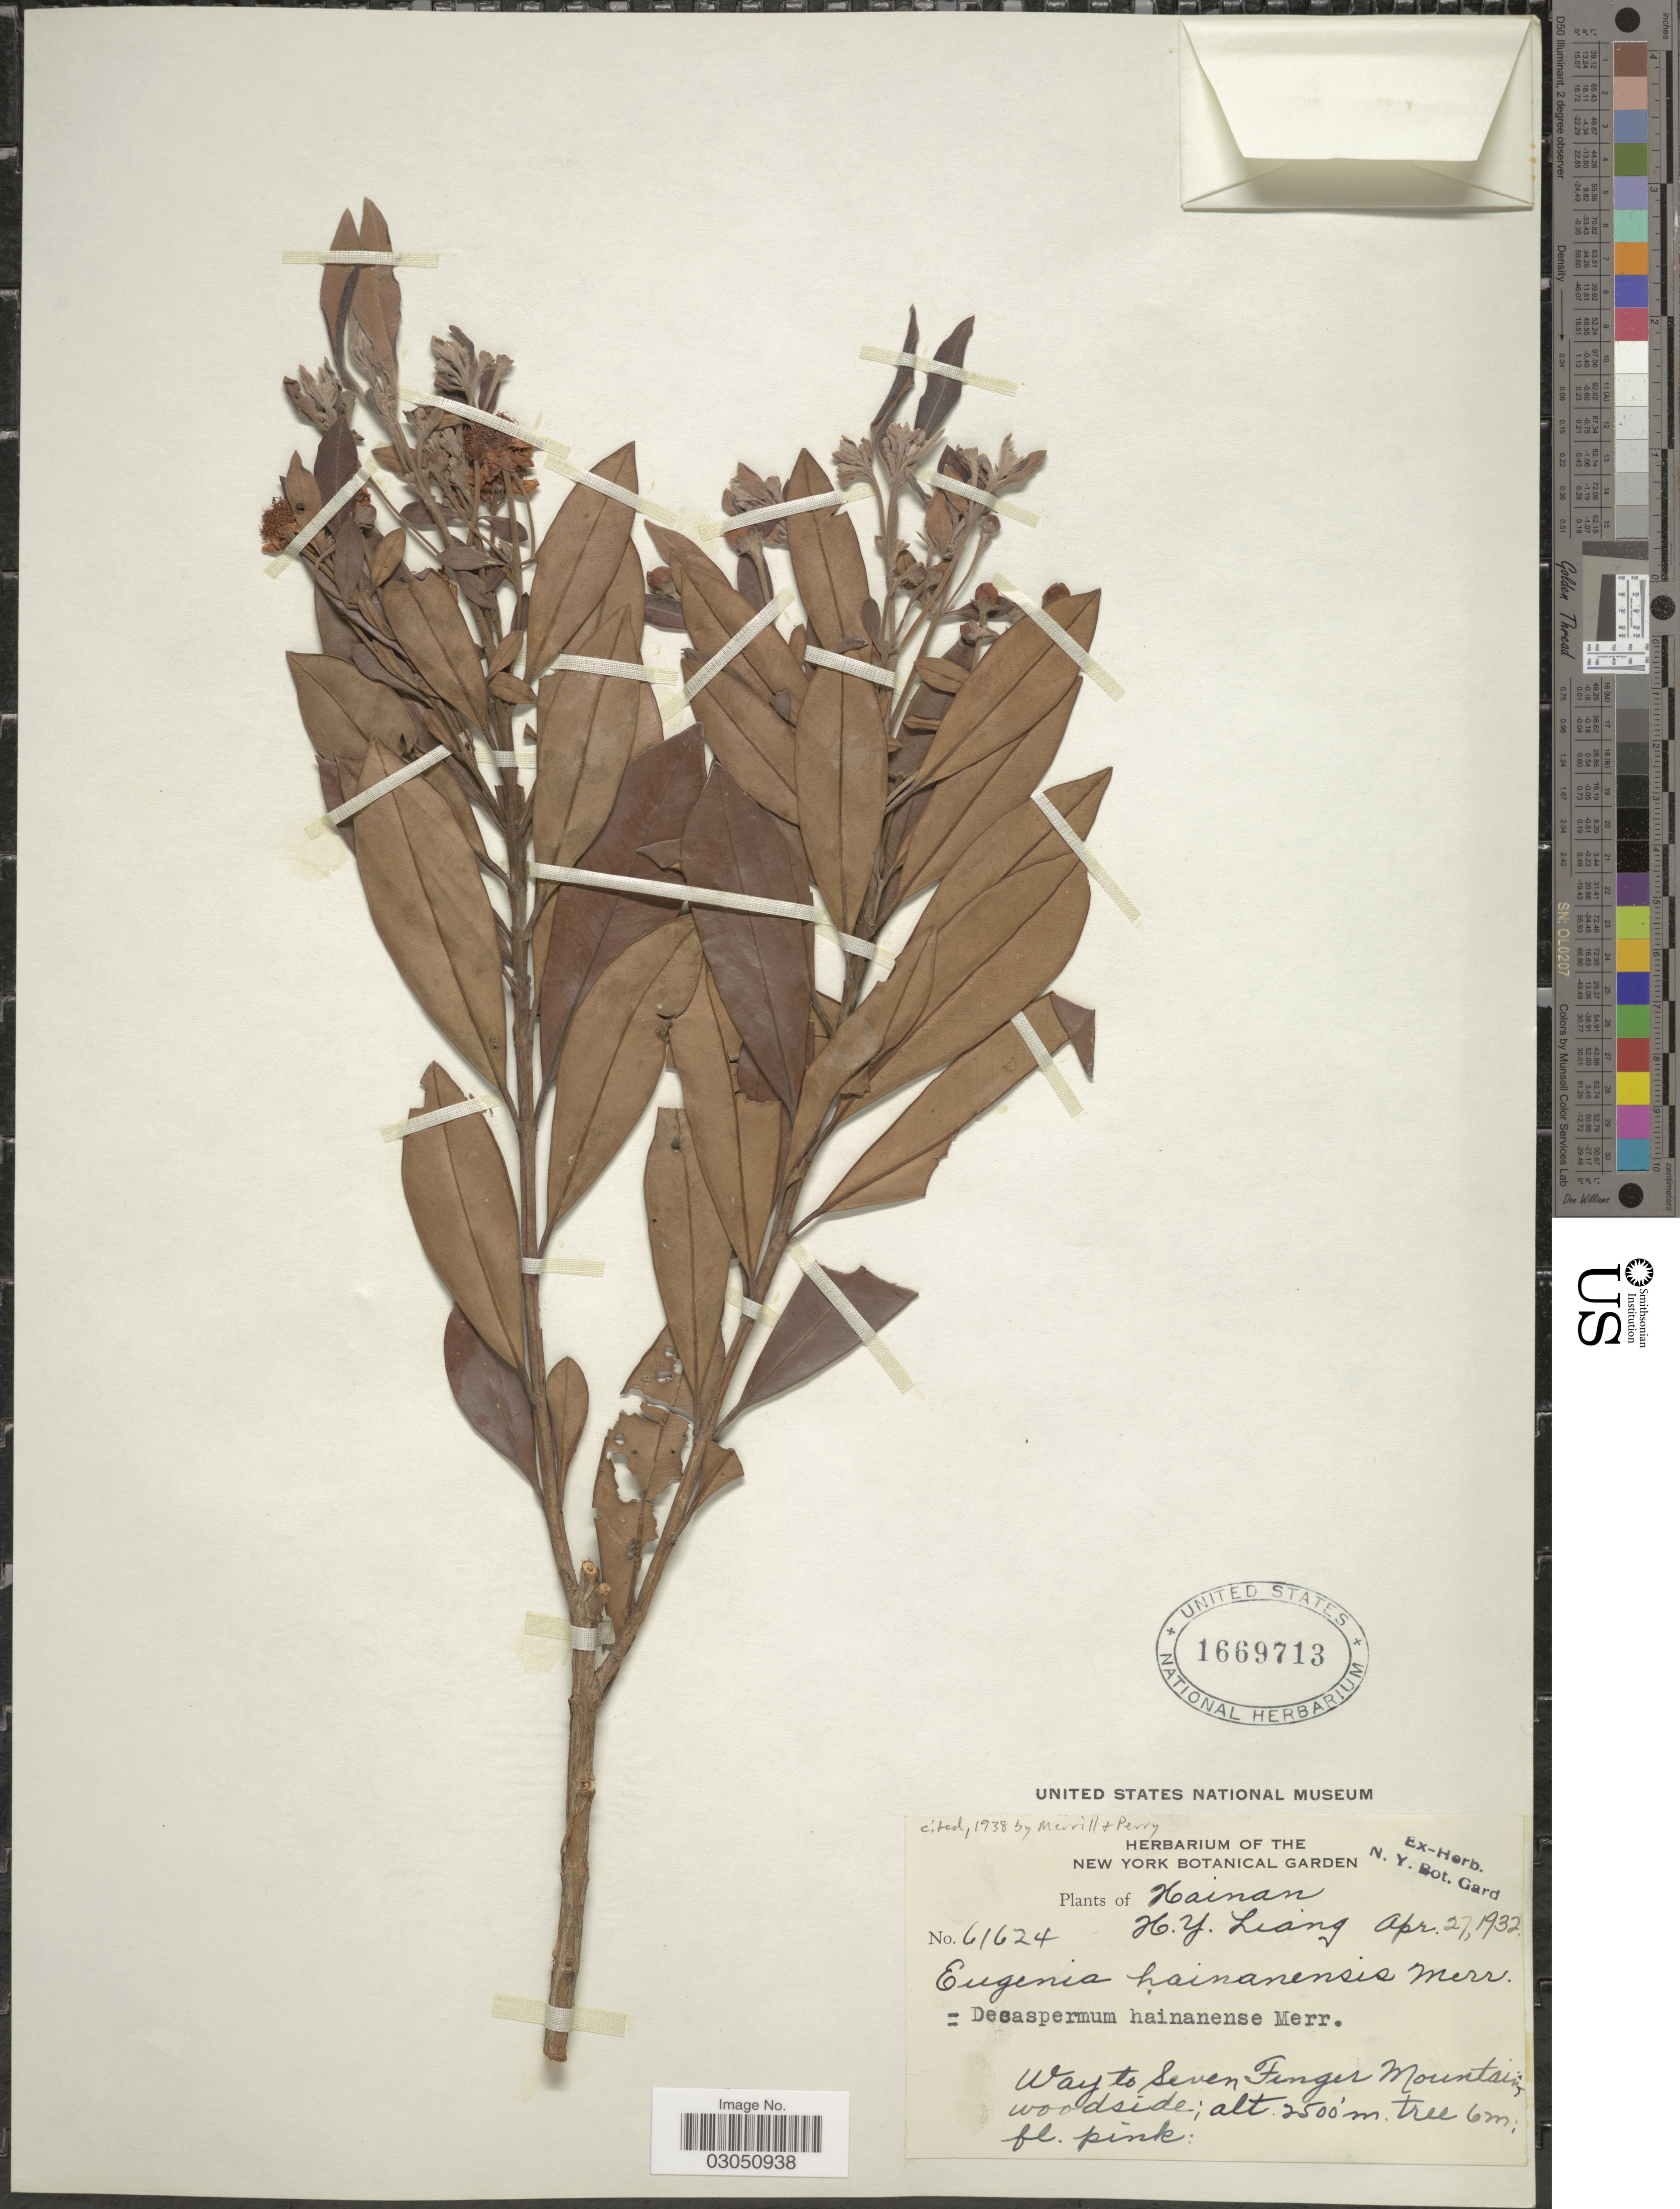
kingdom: Plantae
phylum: Tracheophyta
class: Magnoliopsida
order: Myrtales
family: Myrtaceae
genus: Decaspermum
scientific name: Decaspermum hainanense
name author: (Merr.) Merr.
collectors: H. Y. Liang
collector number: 61624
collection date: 1932-04-27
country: China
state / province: Hainan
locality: Way to Seven Finger Mountain; woodside.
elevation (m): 2500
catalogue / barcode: US 1669713